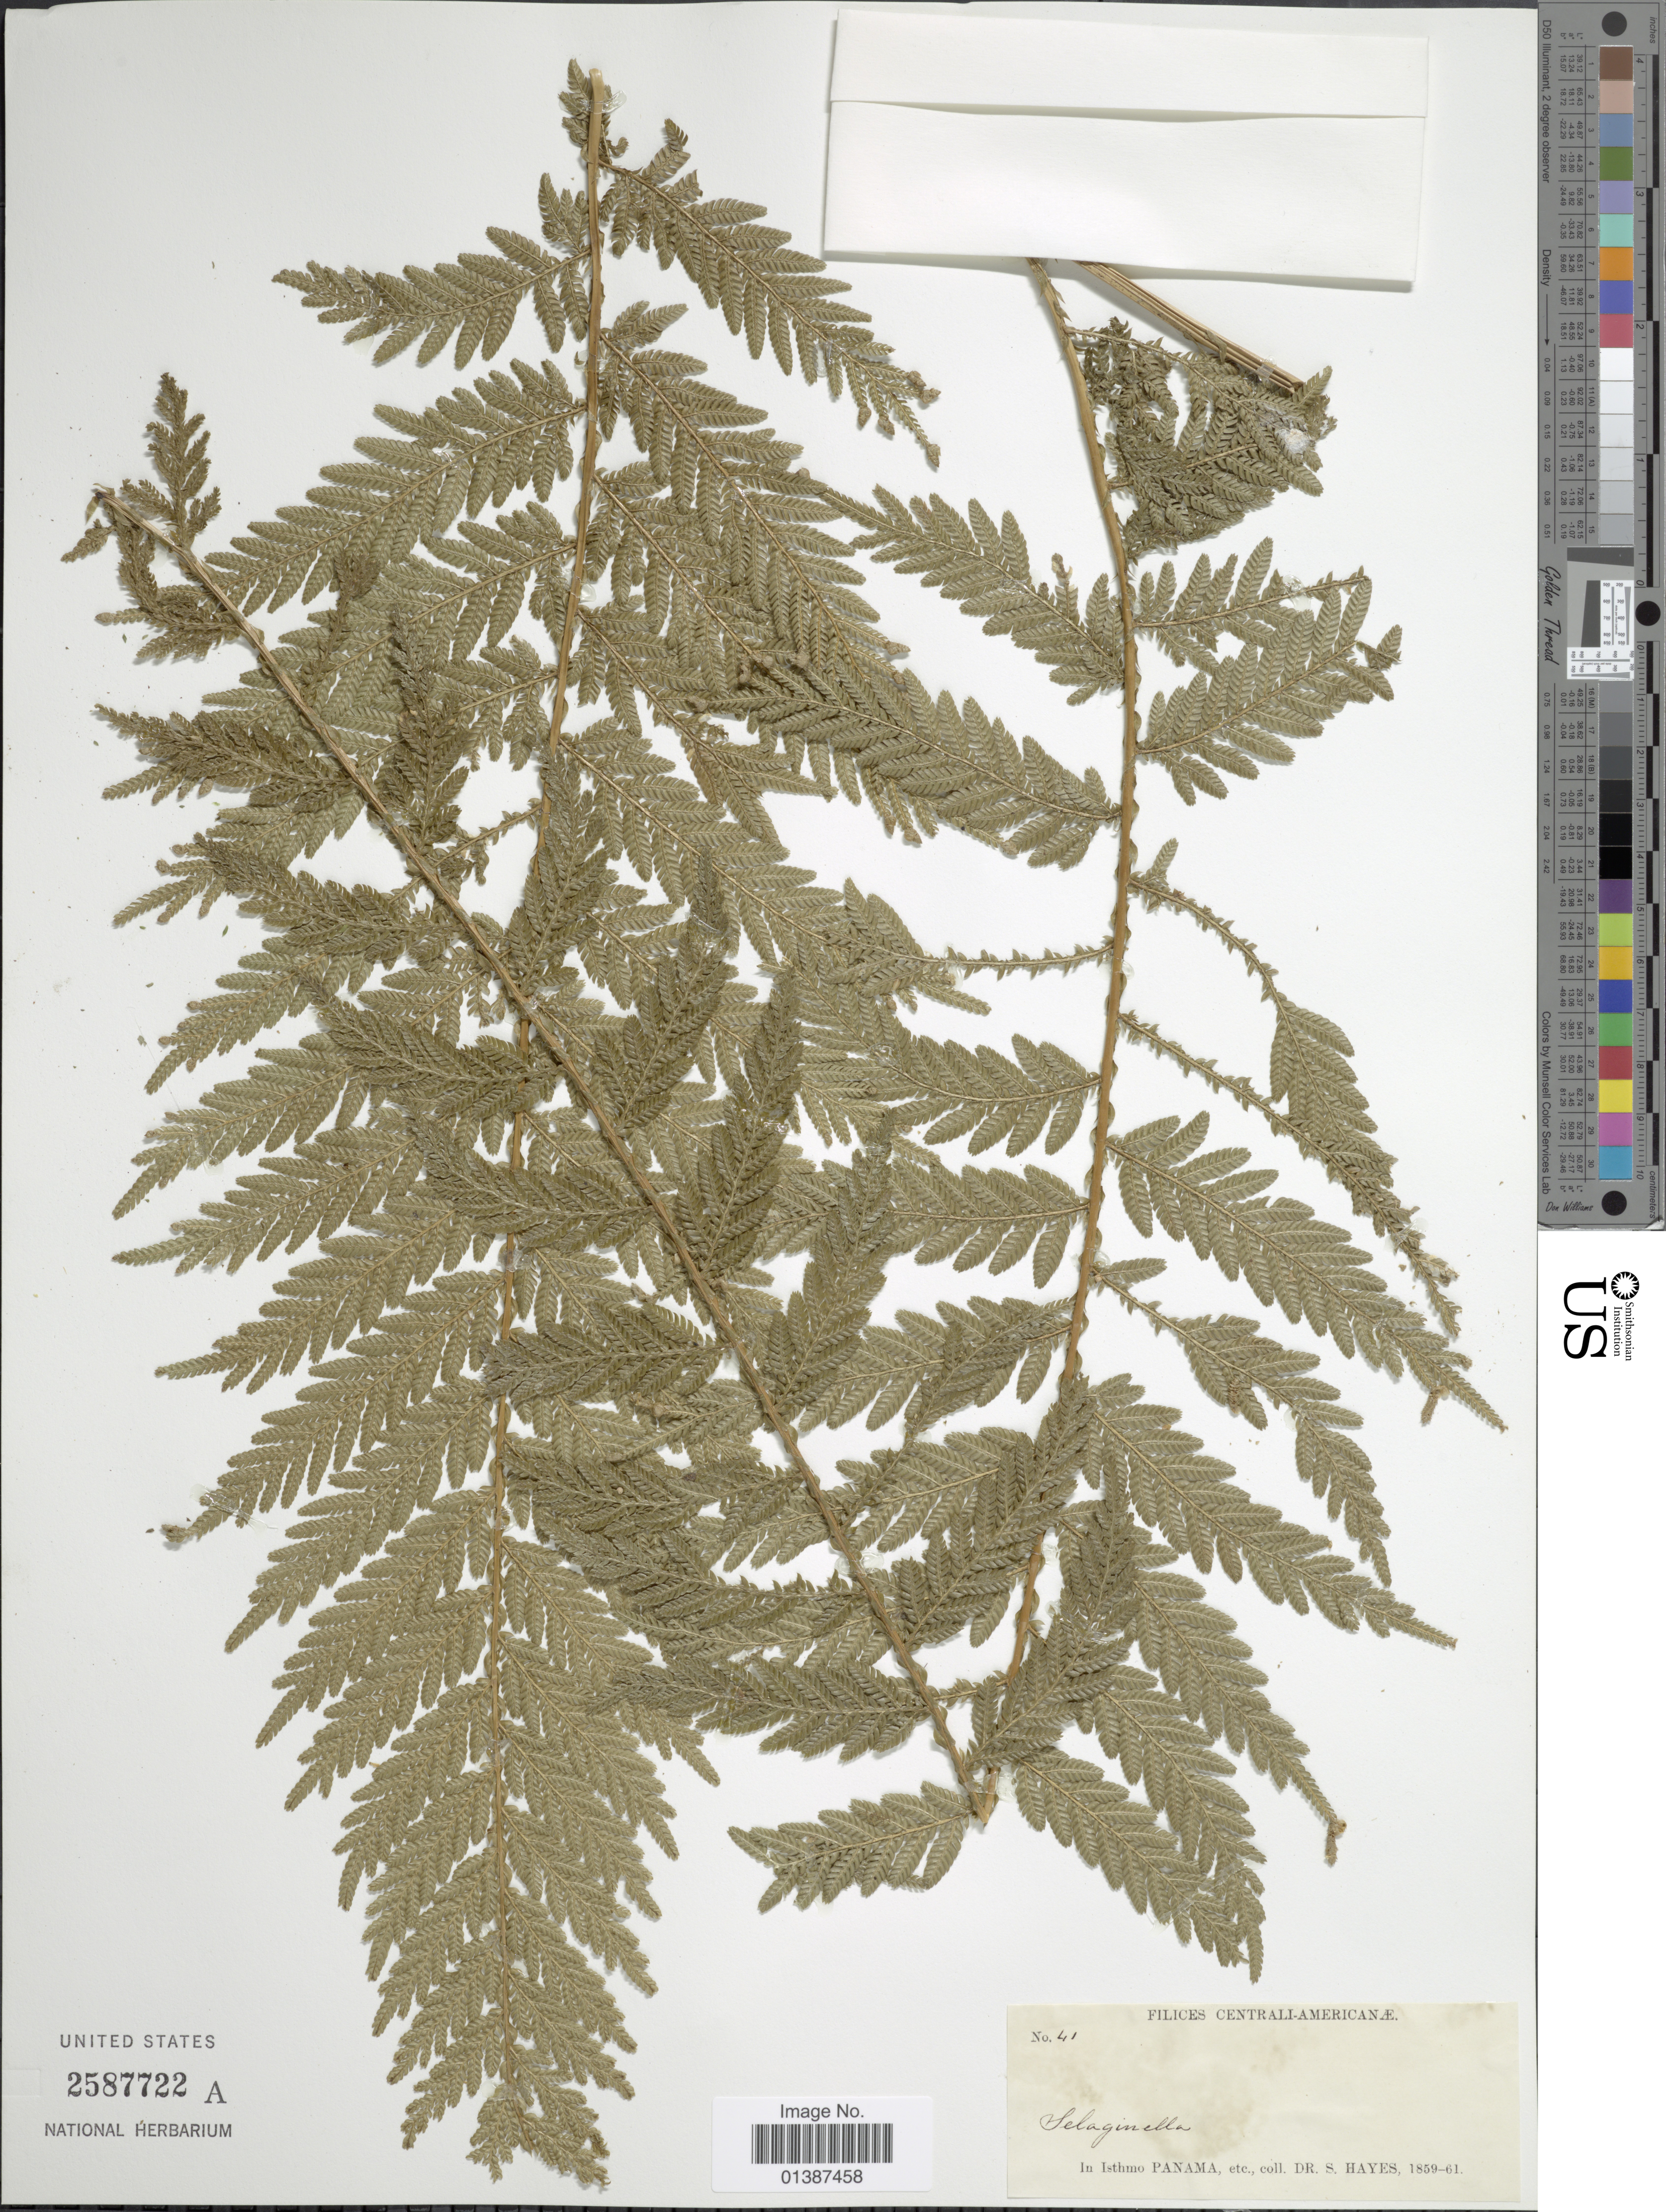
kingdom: Plantae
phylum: Tracheophyta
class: Lycopodiopsida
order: Selaginellales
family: Selaginellaceae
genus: Selaginella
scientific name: Selaginella exaltata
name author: (Kunze) Spring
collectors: S. Hayes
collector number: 41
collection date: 1859/1861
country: Panama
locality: In Isthmo Panama, etc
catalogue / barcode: US 2587722A